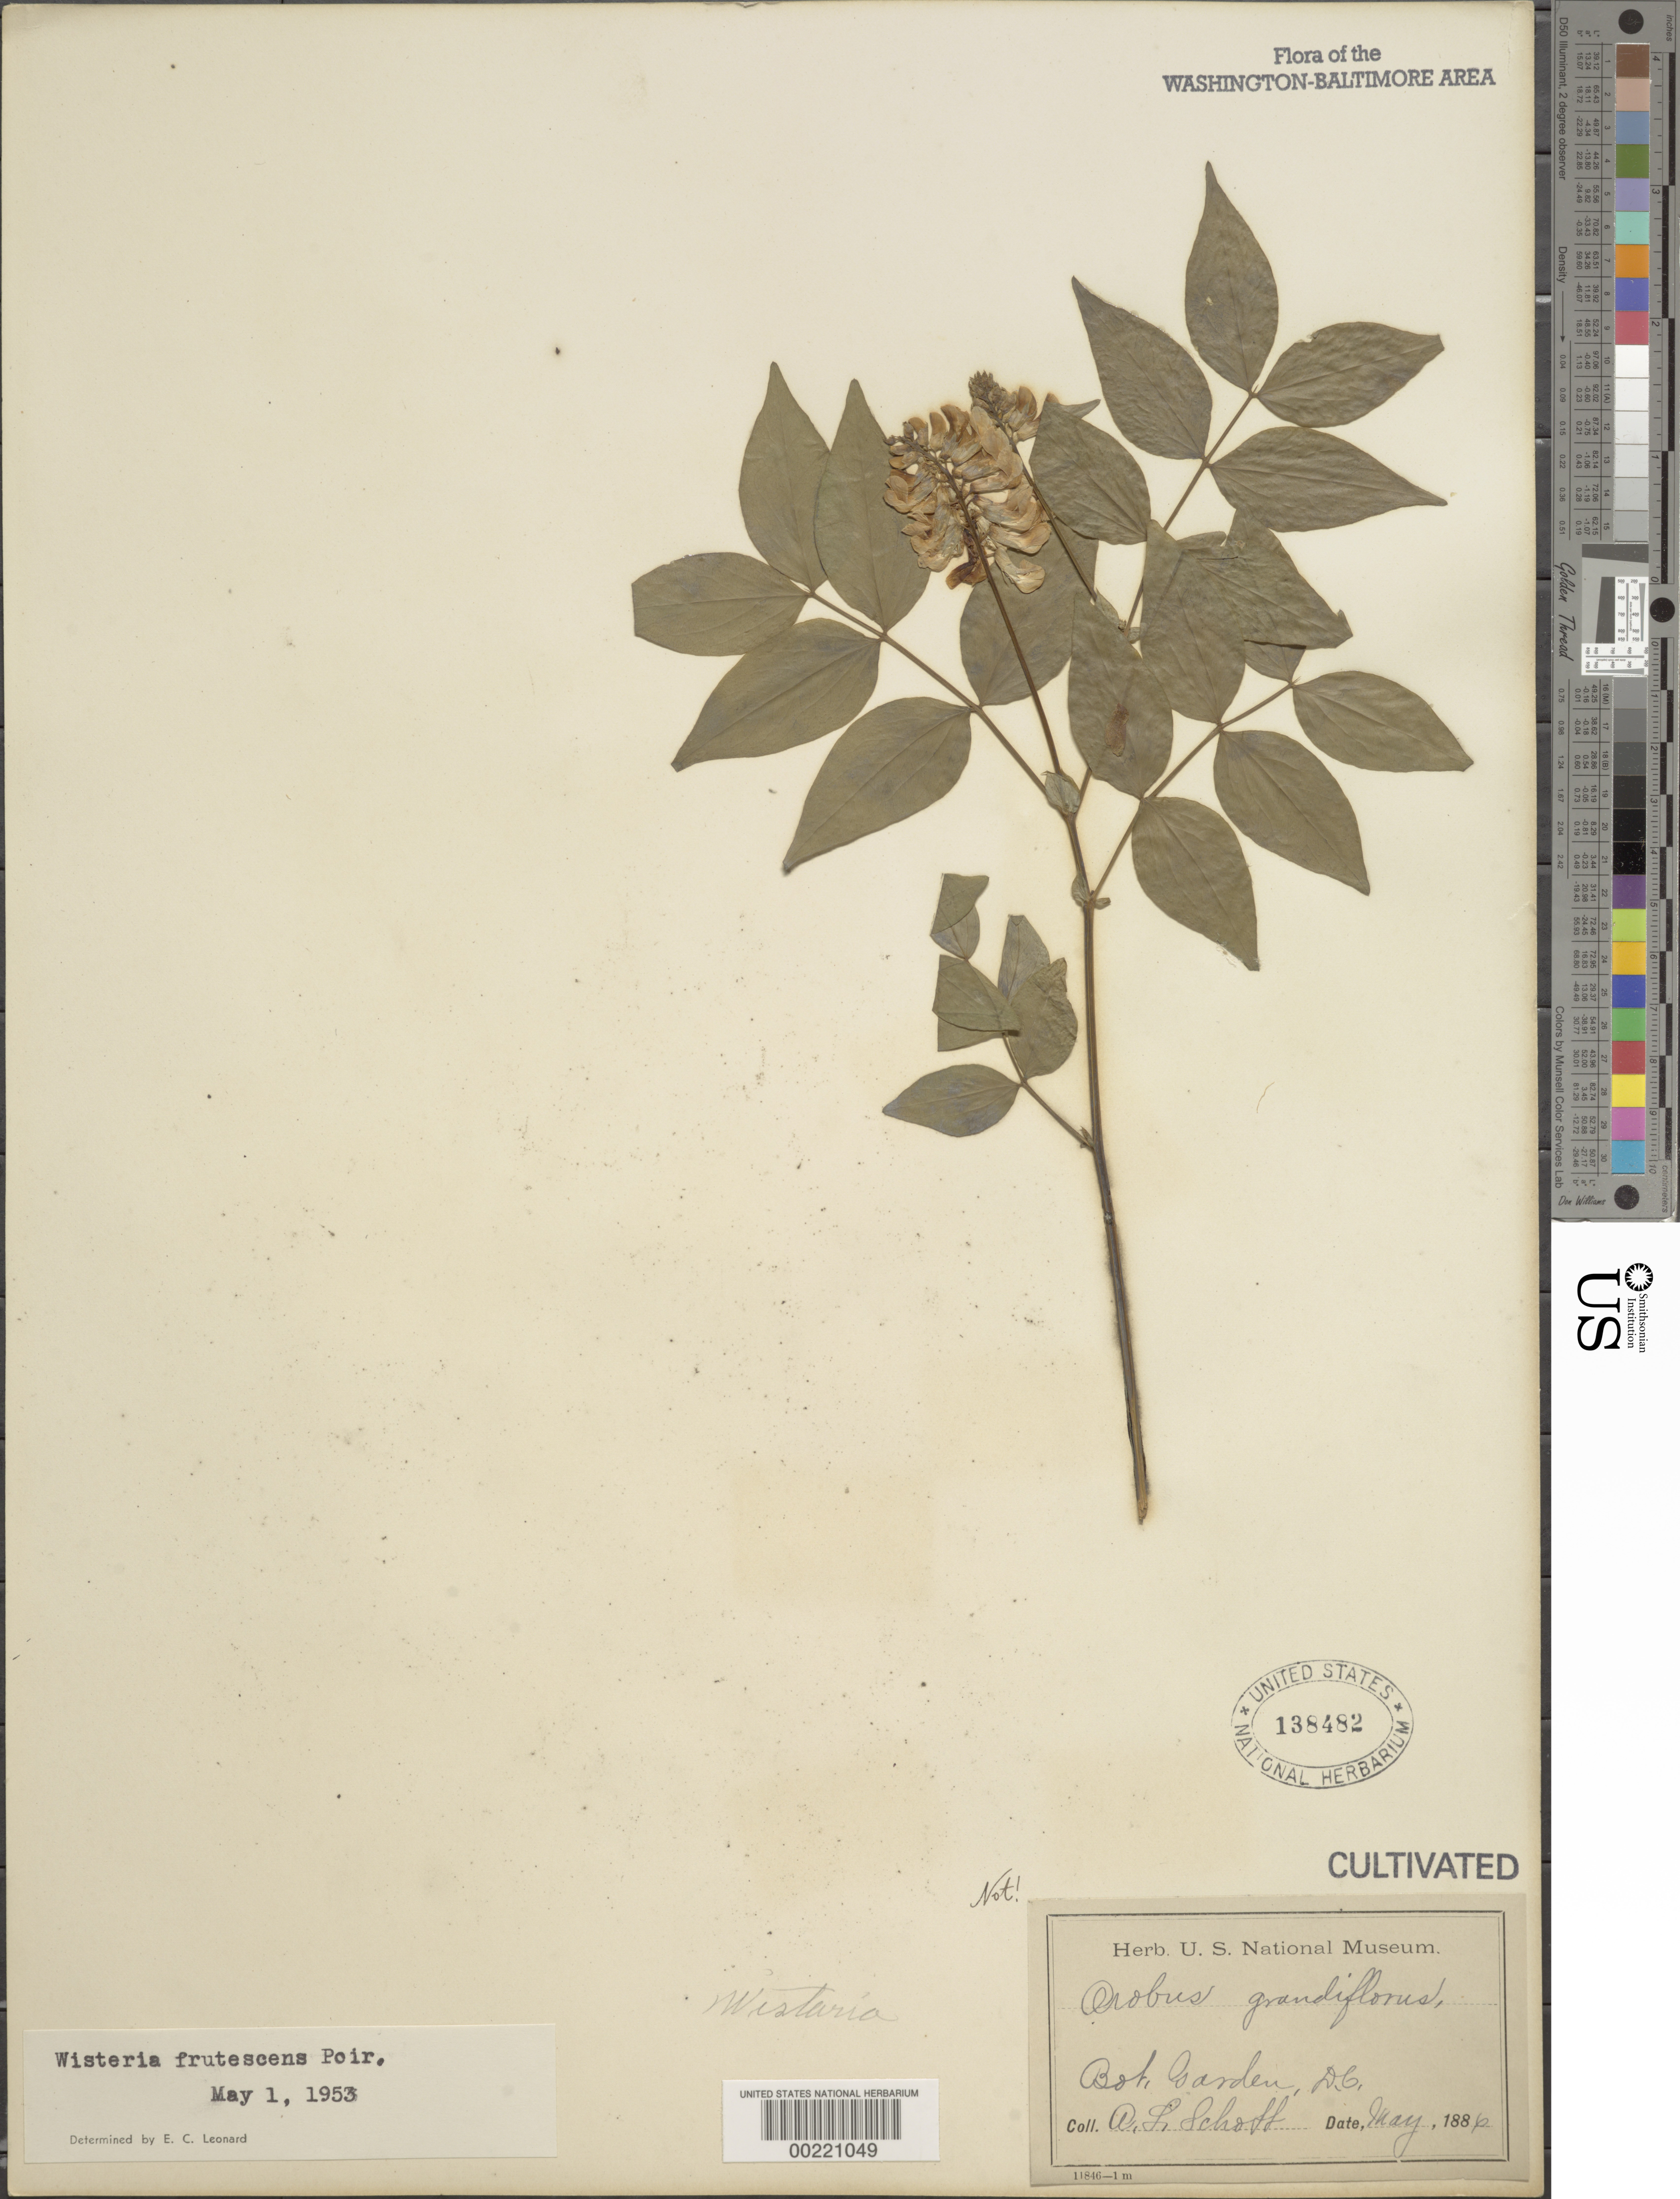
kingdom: Plantae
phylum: Tracheophyta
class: Magnoliopsida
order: Fabales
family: Fabaceae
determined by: Egan, Ashley N., (US), Smithsonian Institution - National Museum of Natural History (UNITED STATES)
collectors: A. L. Schott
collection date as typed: May 1886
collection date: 1886-05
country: United States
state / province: District of Columbia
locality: Botanical Gardens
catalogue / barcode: US 138482